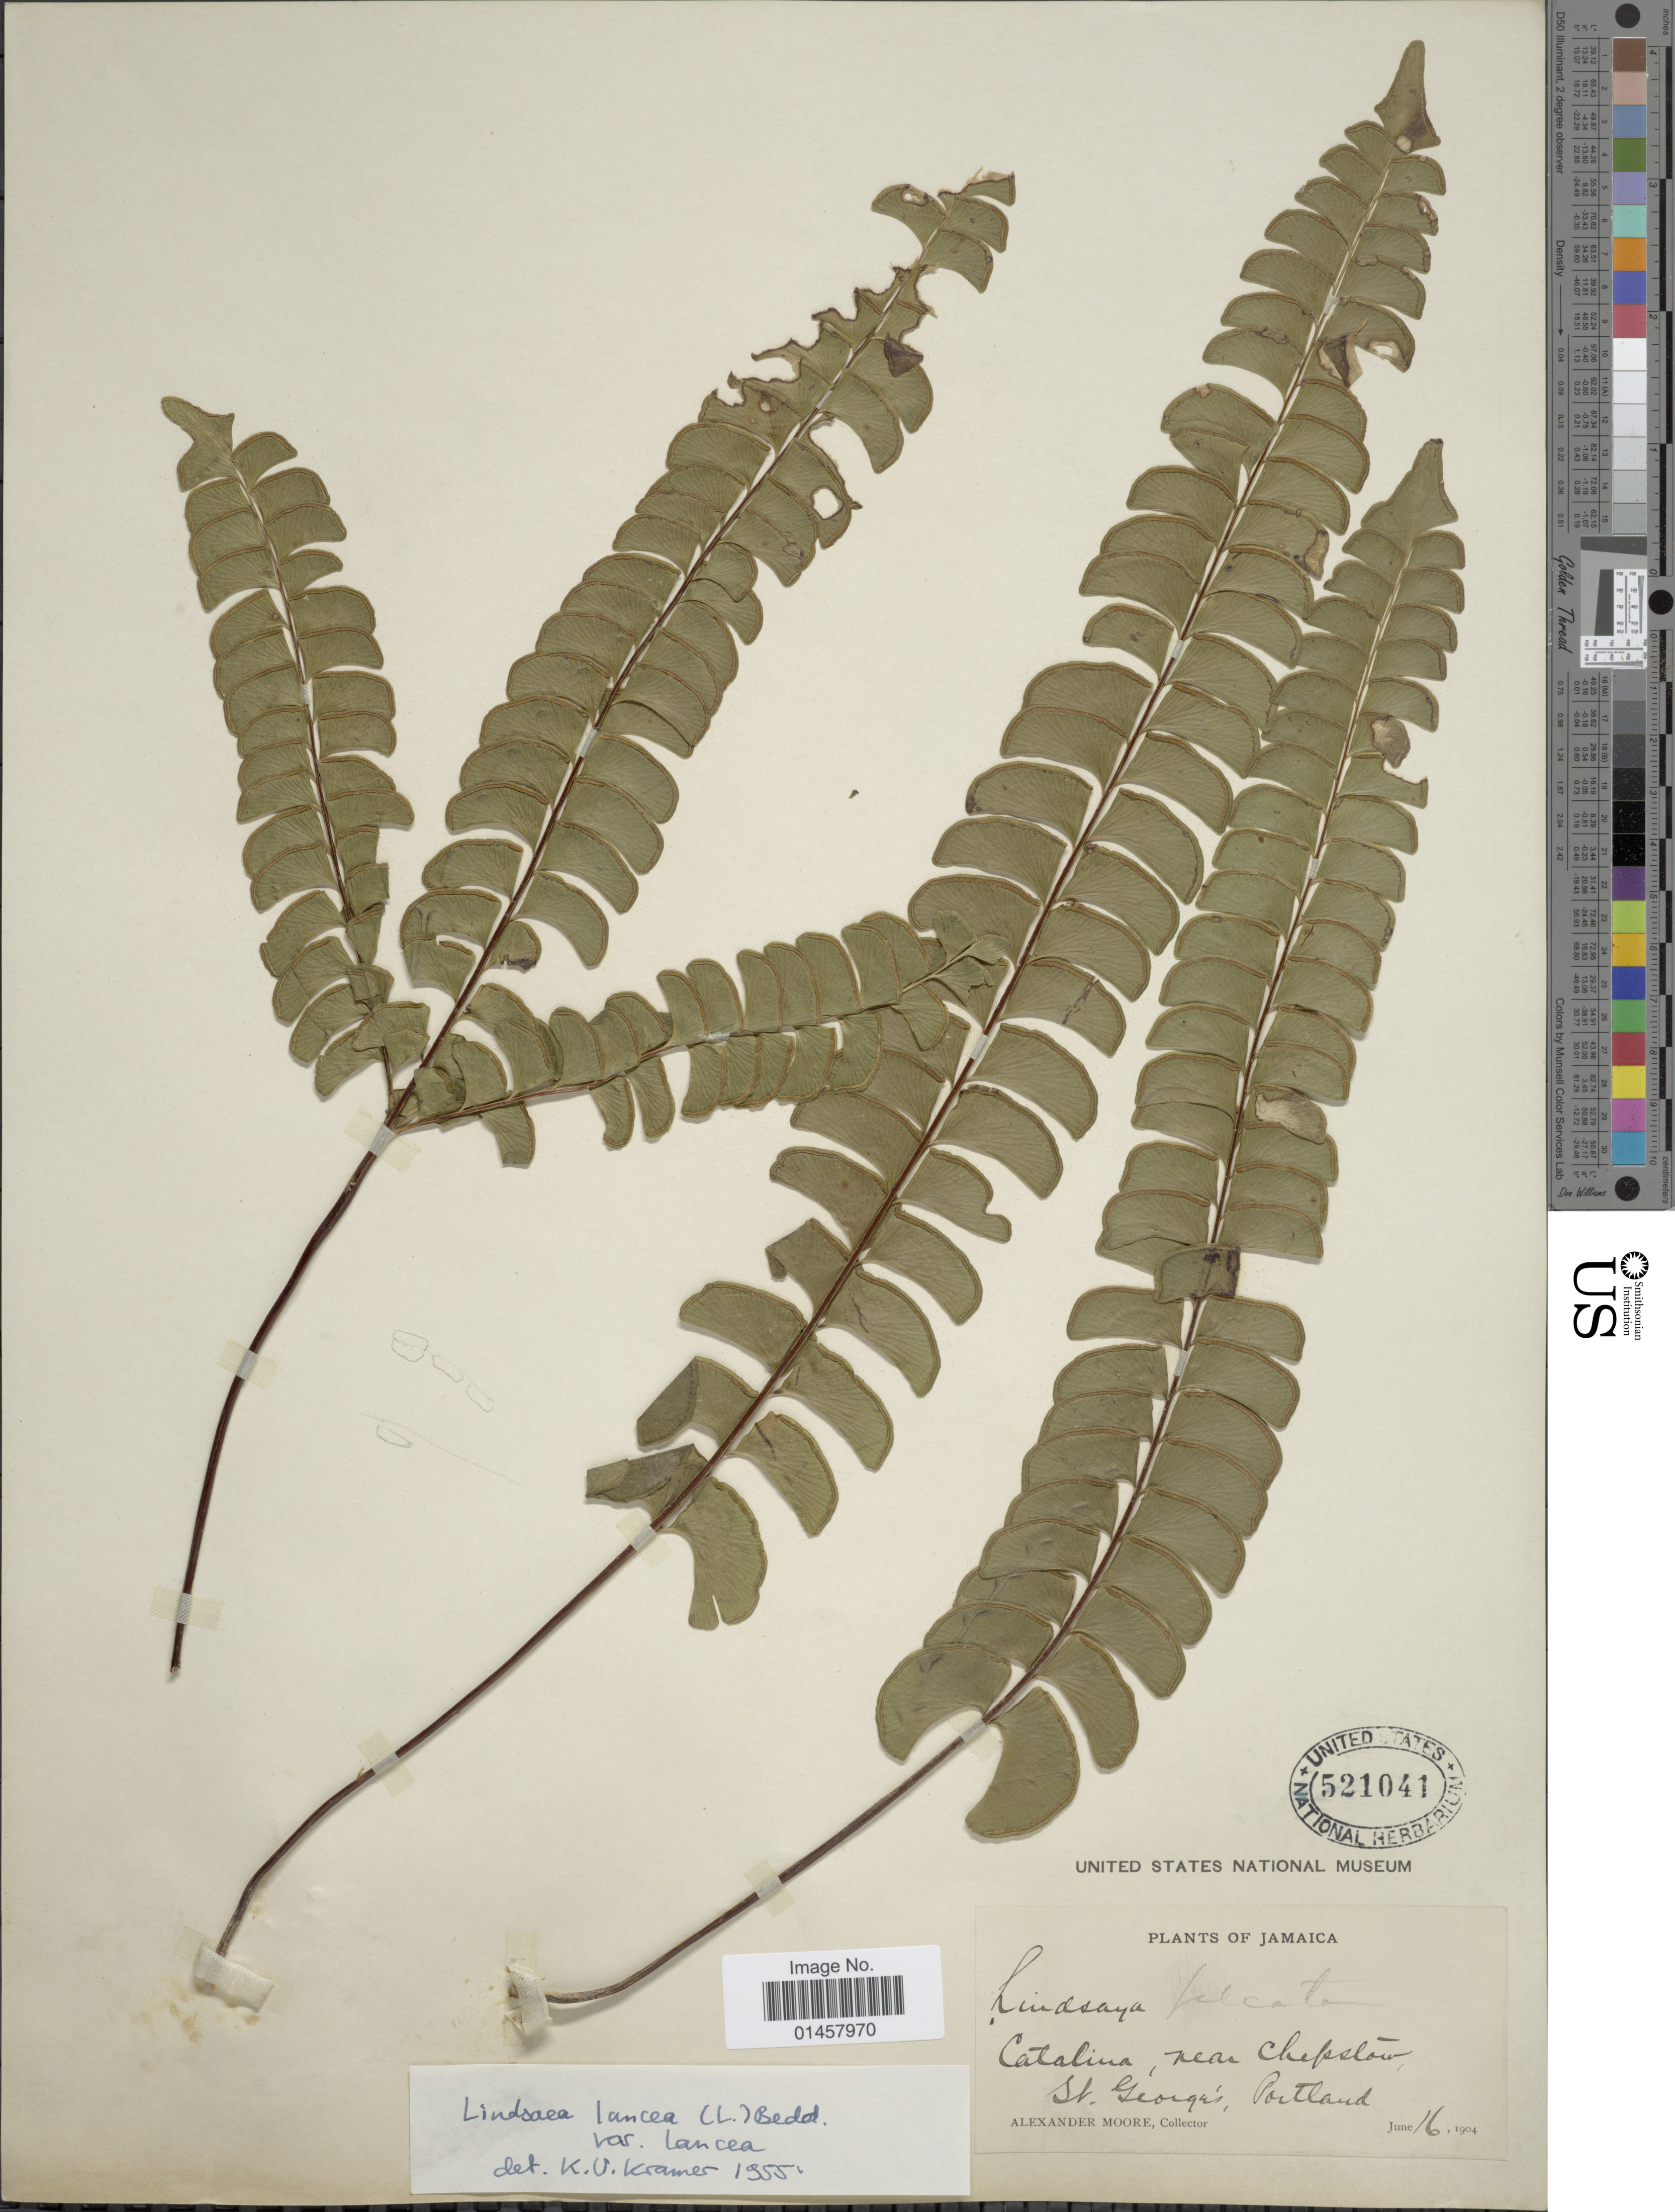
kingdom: Plantae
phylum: Tracheophyta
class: Polypodiopsida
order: Polypodiales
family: Lindsaeaceae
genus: Lindsaea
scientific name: Lindsaea lancea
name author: (L.) Bedd.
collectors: A. Moore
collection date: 1904-06-16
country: Jamaica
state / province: Portland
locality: Catalina, near Chepstow, St. Georges, Portland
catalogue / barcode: US 521041